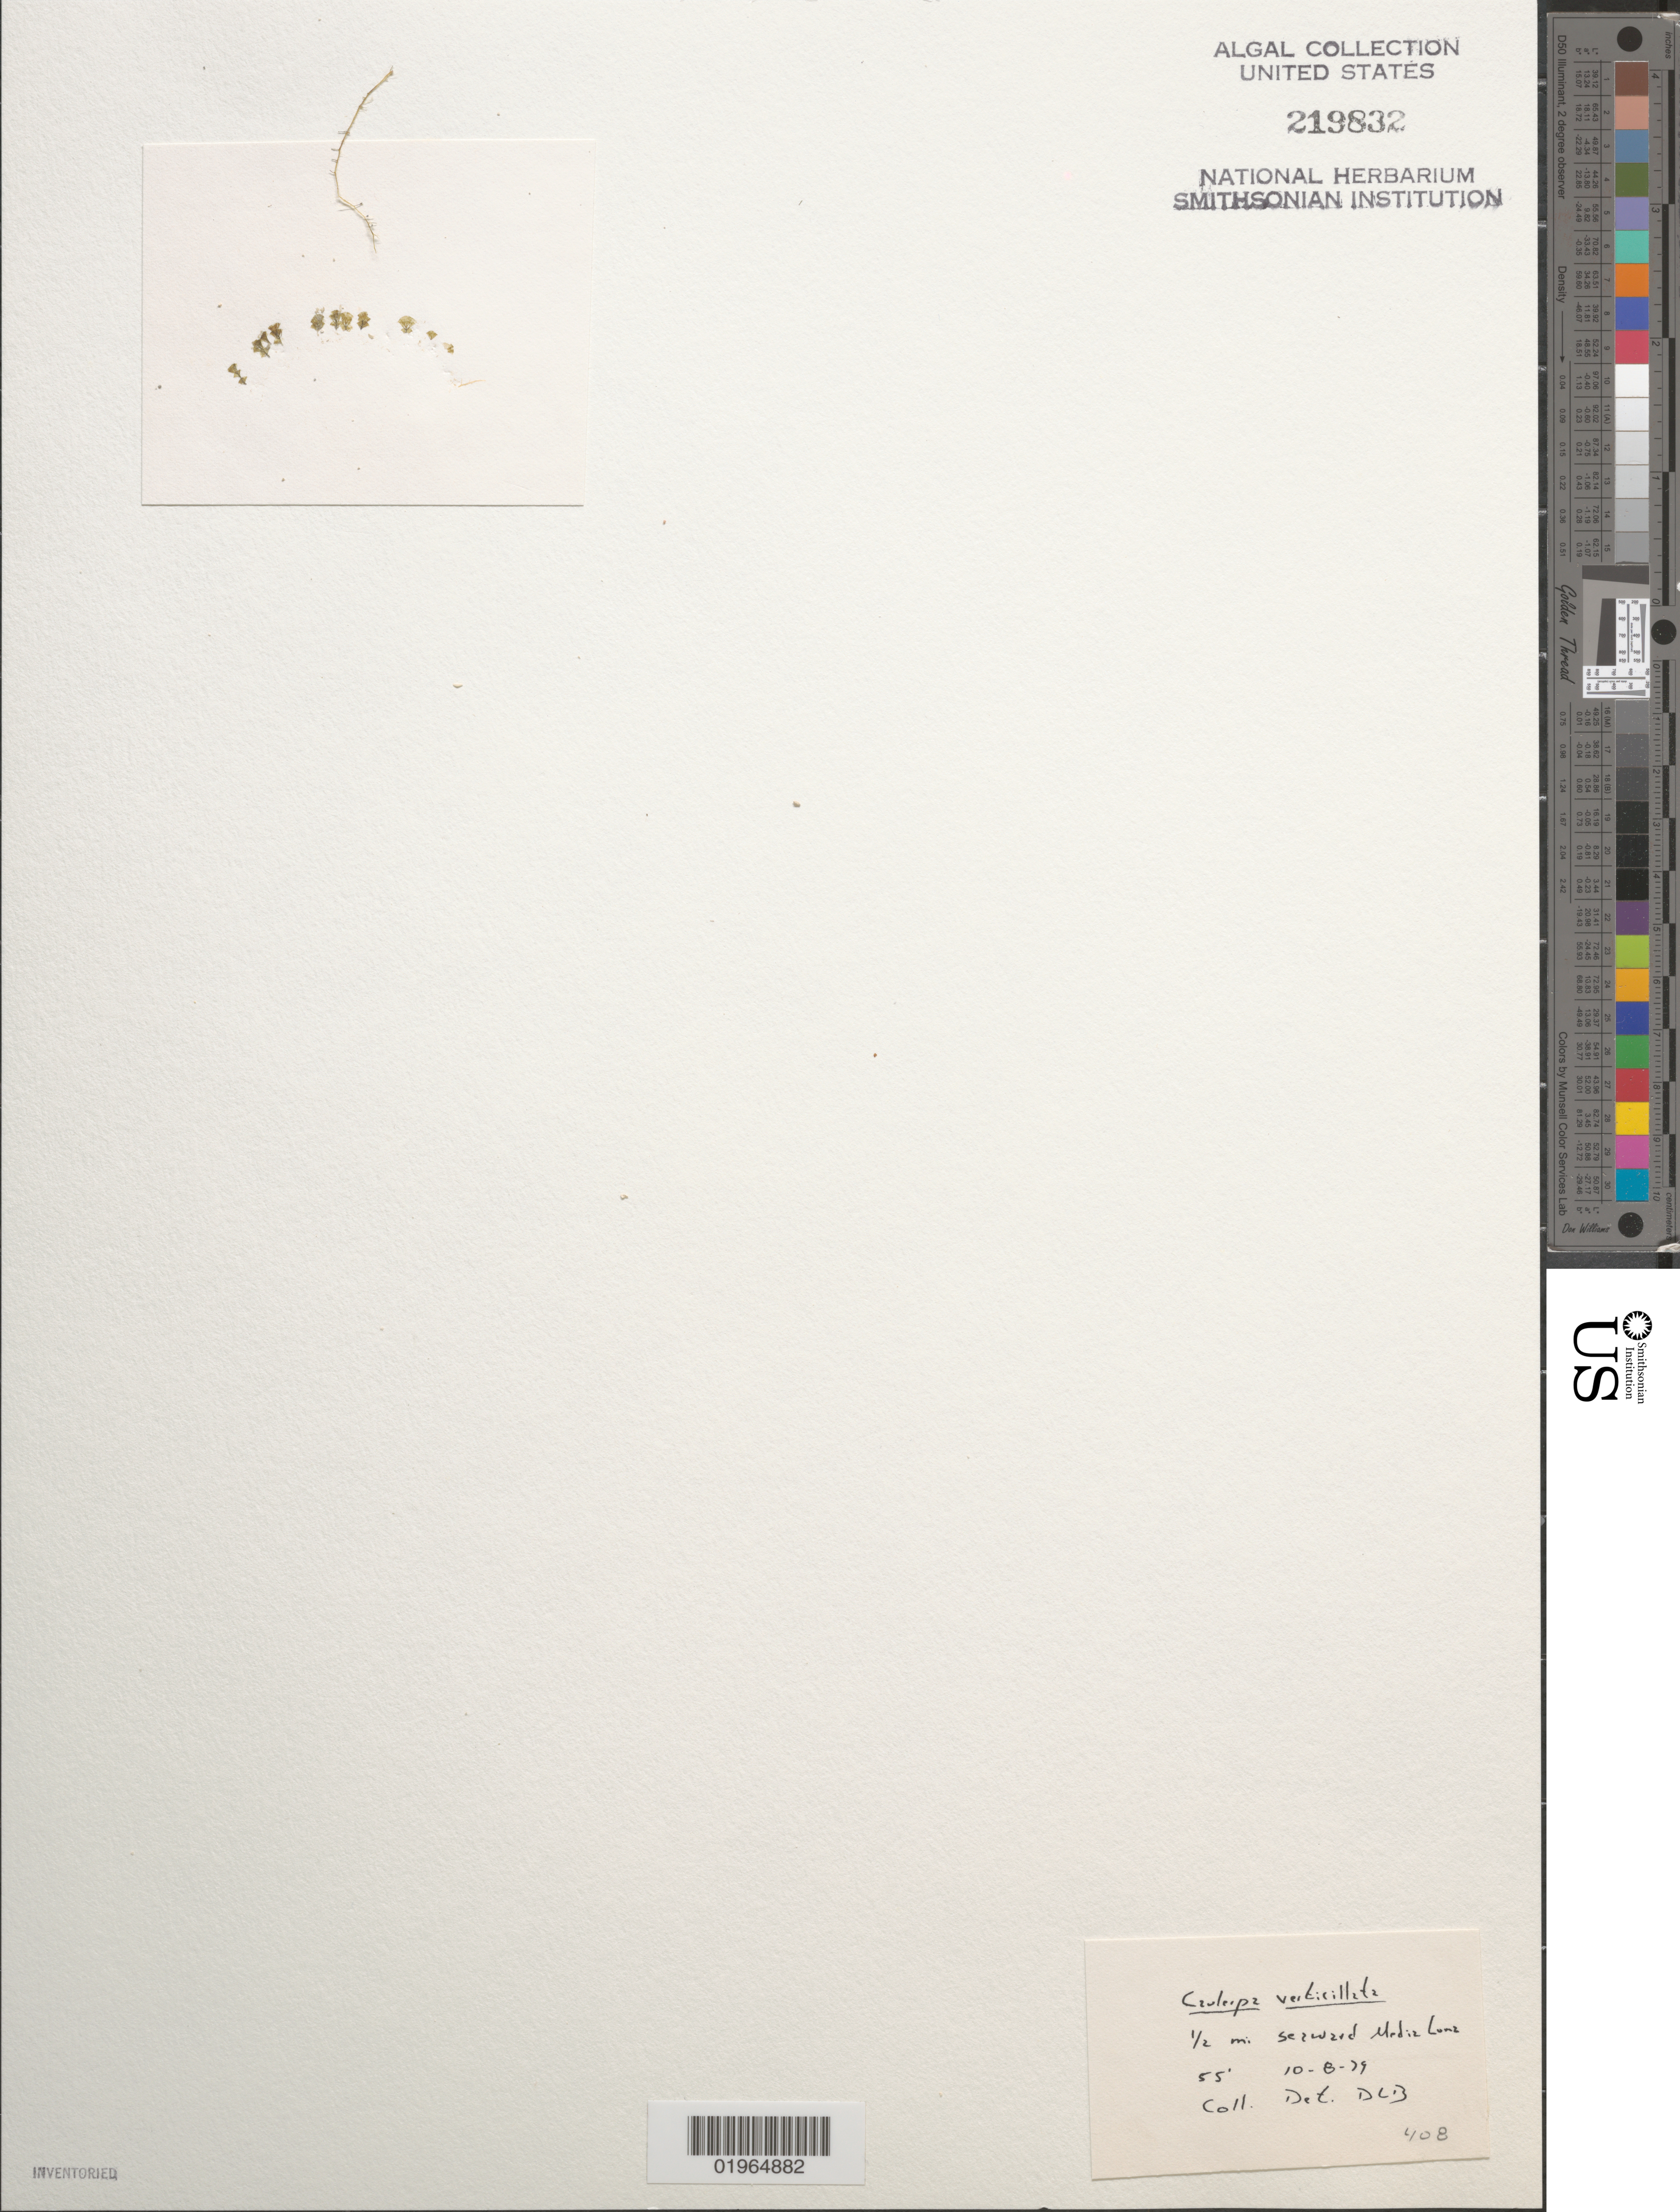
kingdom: Plantae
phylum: Chlorophyta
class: Ulvophyceae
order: Bryopsidales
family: Caulerpaceae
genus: Caulerpa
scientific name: Caulerpa verticillata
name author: J. Agardh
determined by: Ballantine, D. L.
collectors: D.L. Ballantine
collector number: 408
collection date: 1979-10-08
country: Puerto Rico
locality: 1/2 mi Media Luna Reef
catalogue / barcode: US 219832